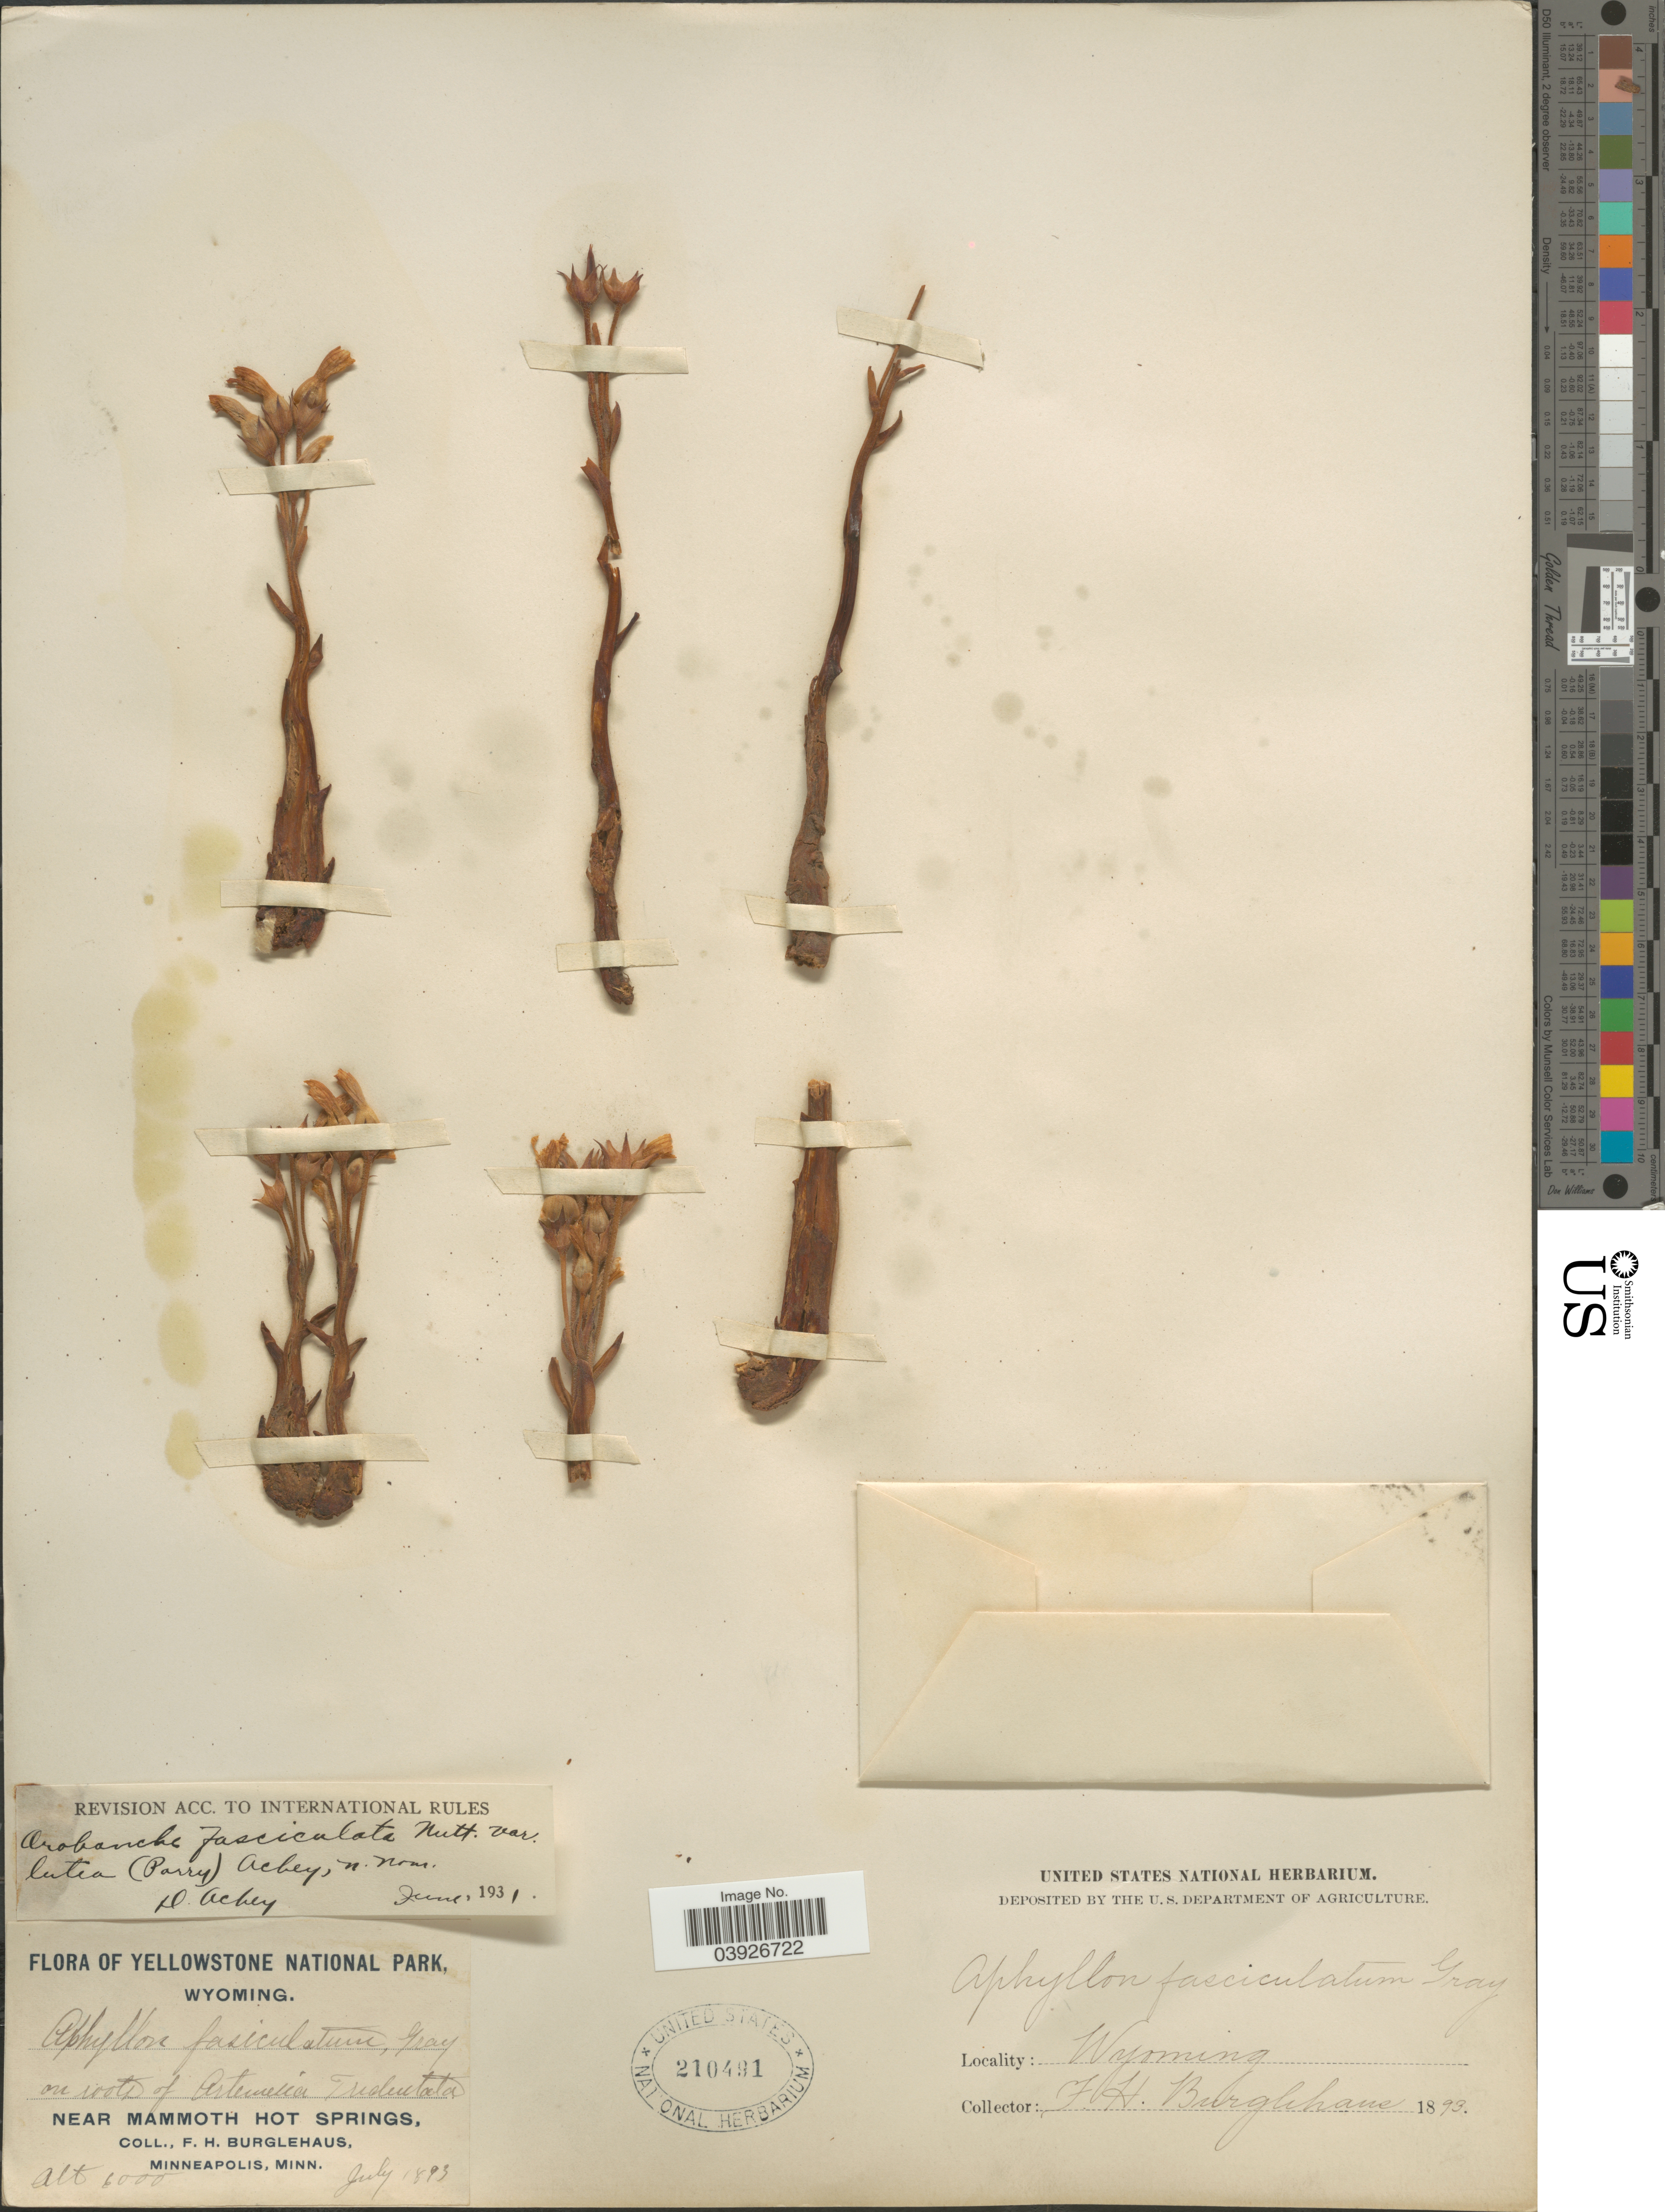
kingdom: Plantae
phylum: Tracheophyta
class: Magnoliopsida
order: Lamiales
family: Orobanchaceae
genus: Aphyllon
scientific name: Aphyllon fasciculatum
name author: (Nutt.) Torr. & A. Gray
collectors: F. Burglehaus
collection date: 1893-07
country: United States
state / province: Wyoming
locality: Yellowstone National Park. Near Mammoth Hot Springs,.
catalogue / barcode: US 210491